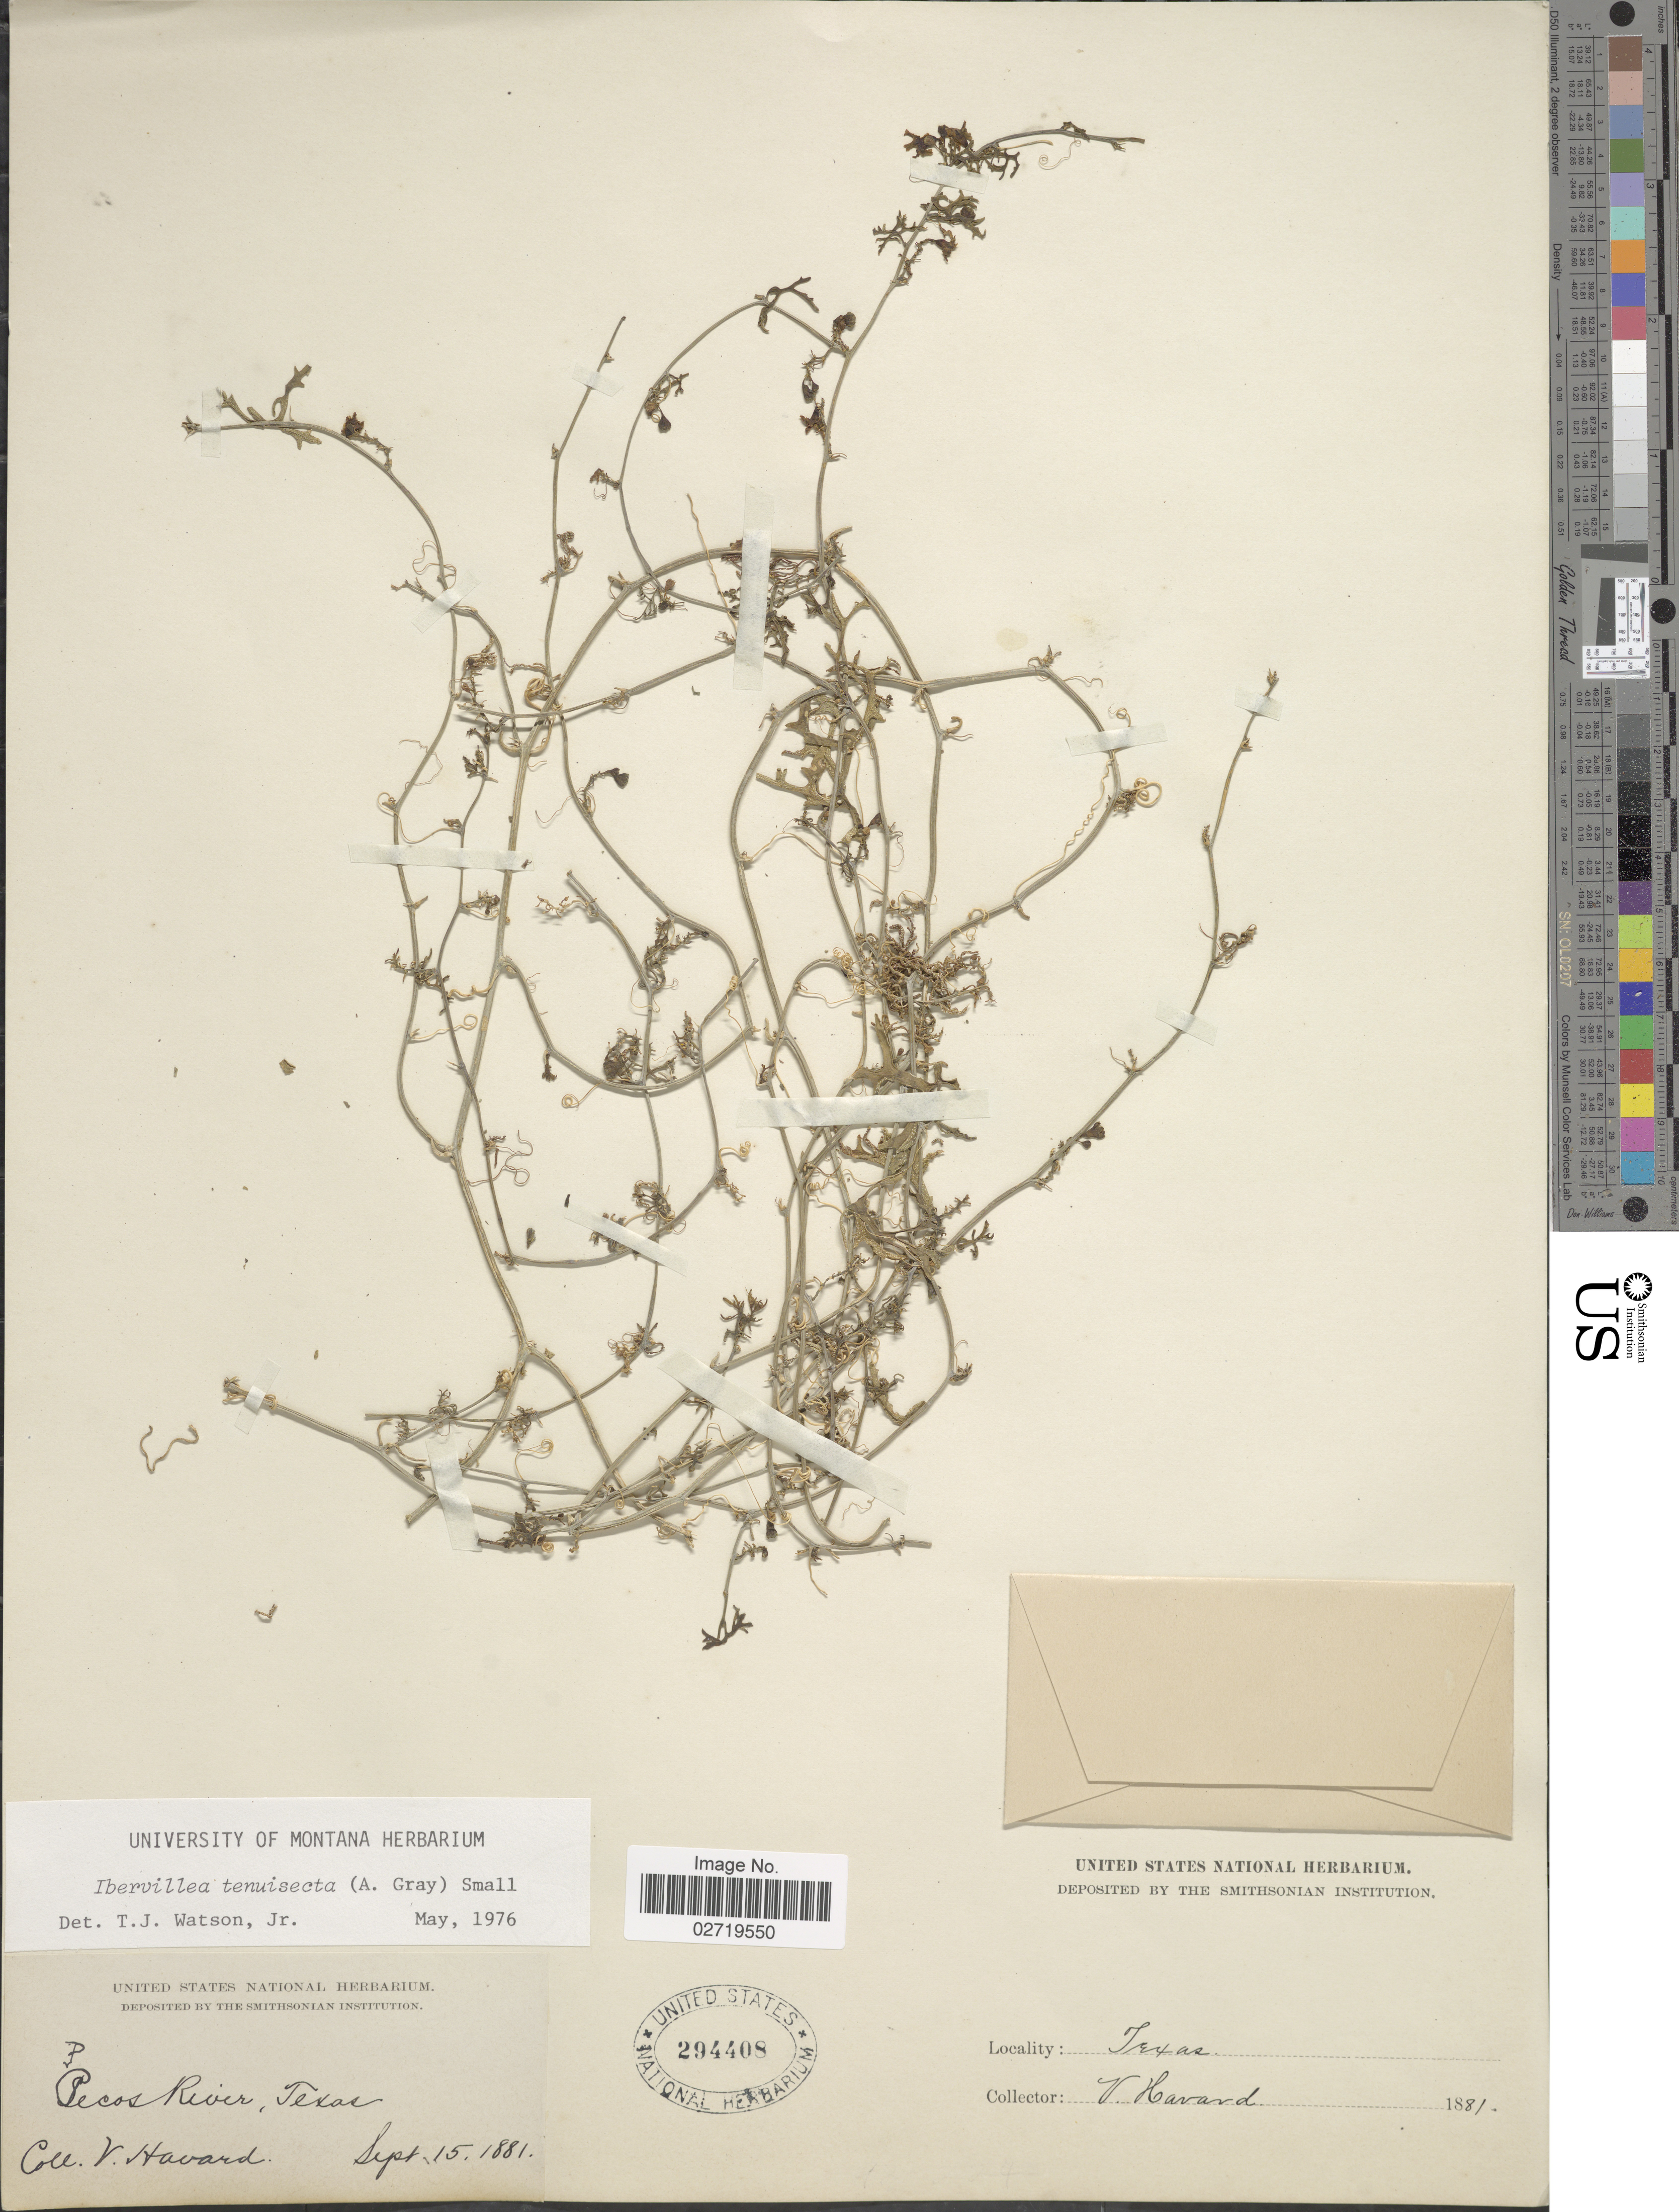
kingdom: Plantae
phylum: Tracheophyta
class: Magnoliopsida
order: Cucurbitales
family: Cucurbitaceae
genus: Ibervillea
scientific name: Ibervillea tenuisecta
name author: (A. Gray) Small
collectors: V. Havard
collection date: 1881-09-15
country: United States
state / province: Texas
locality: Pecos River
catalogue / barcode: US 294408